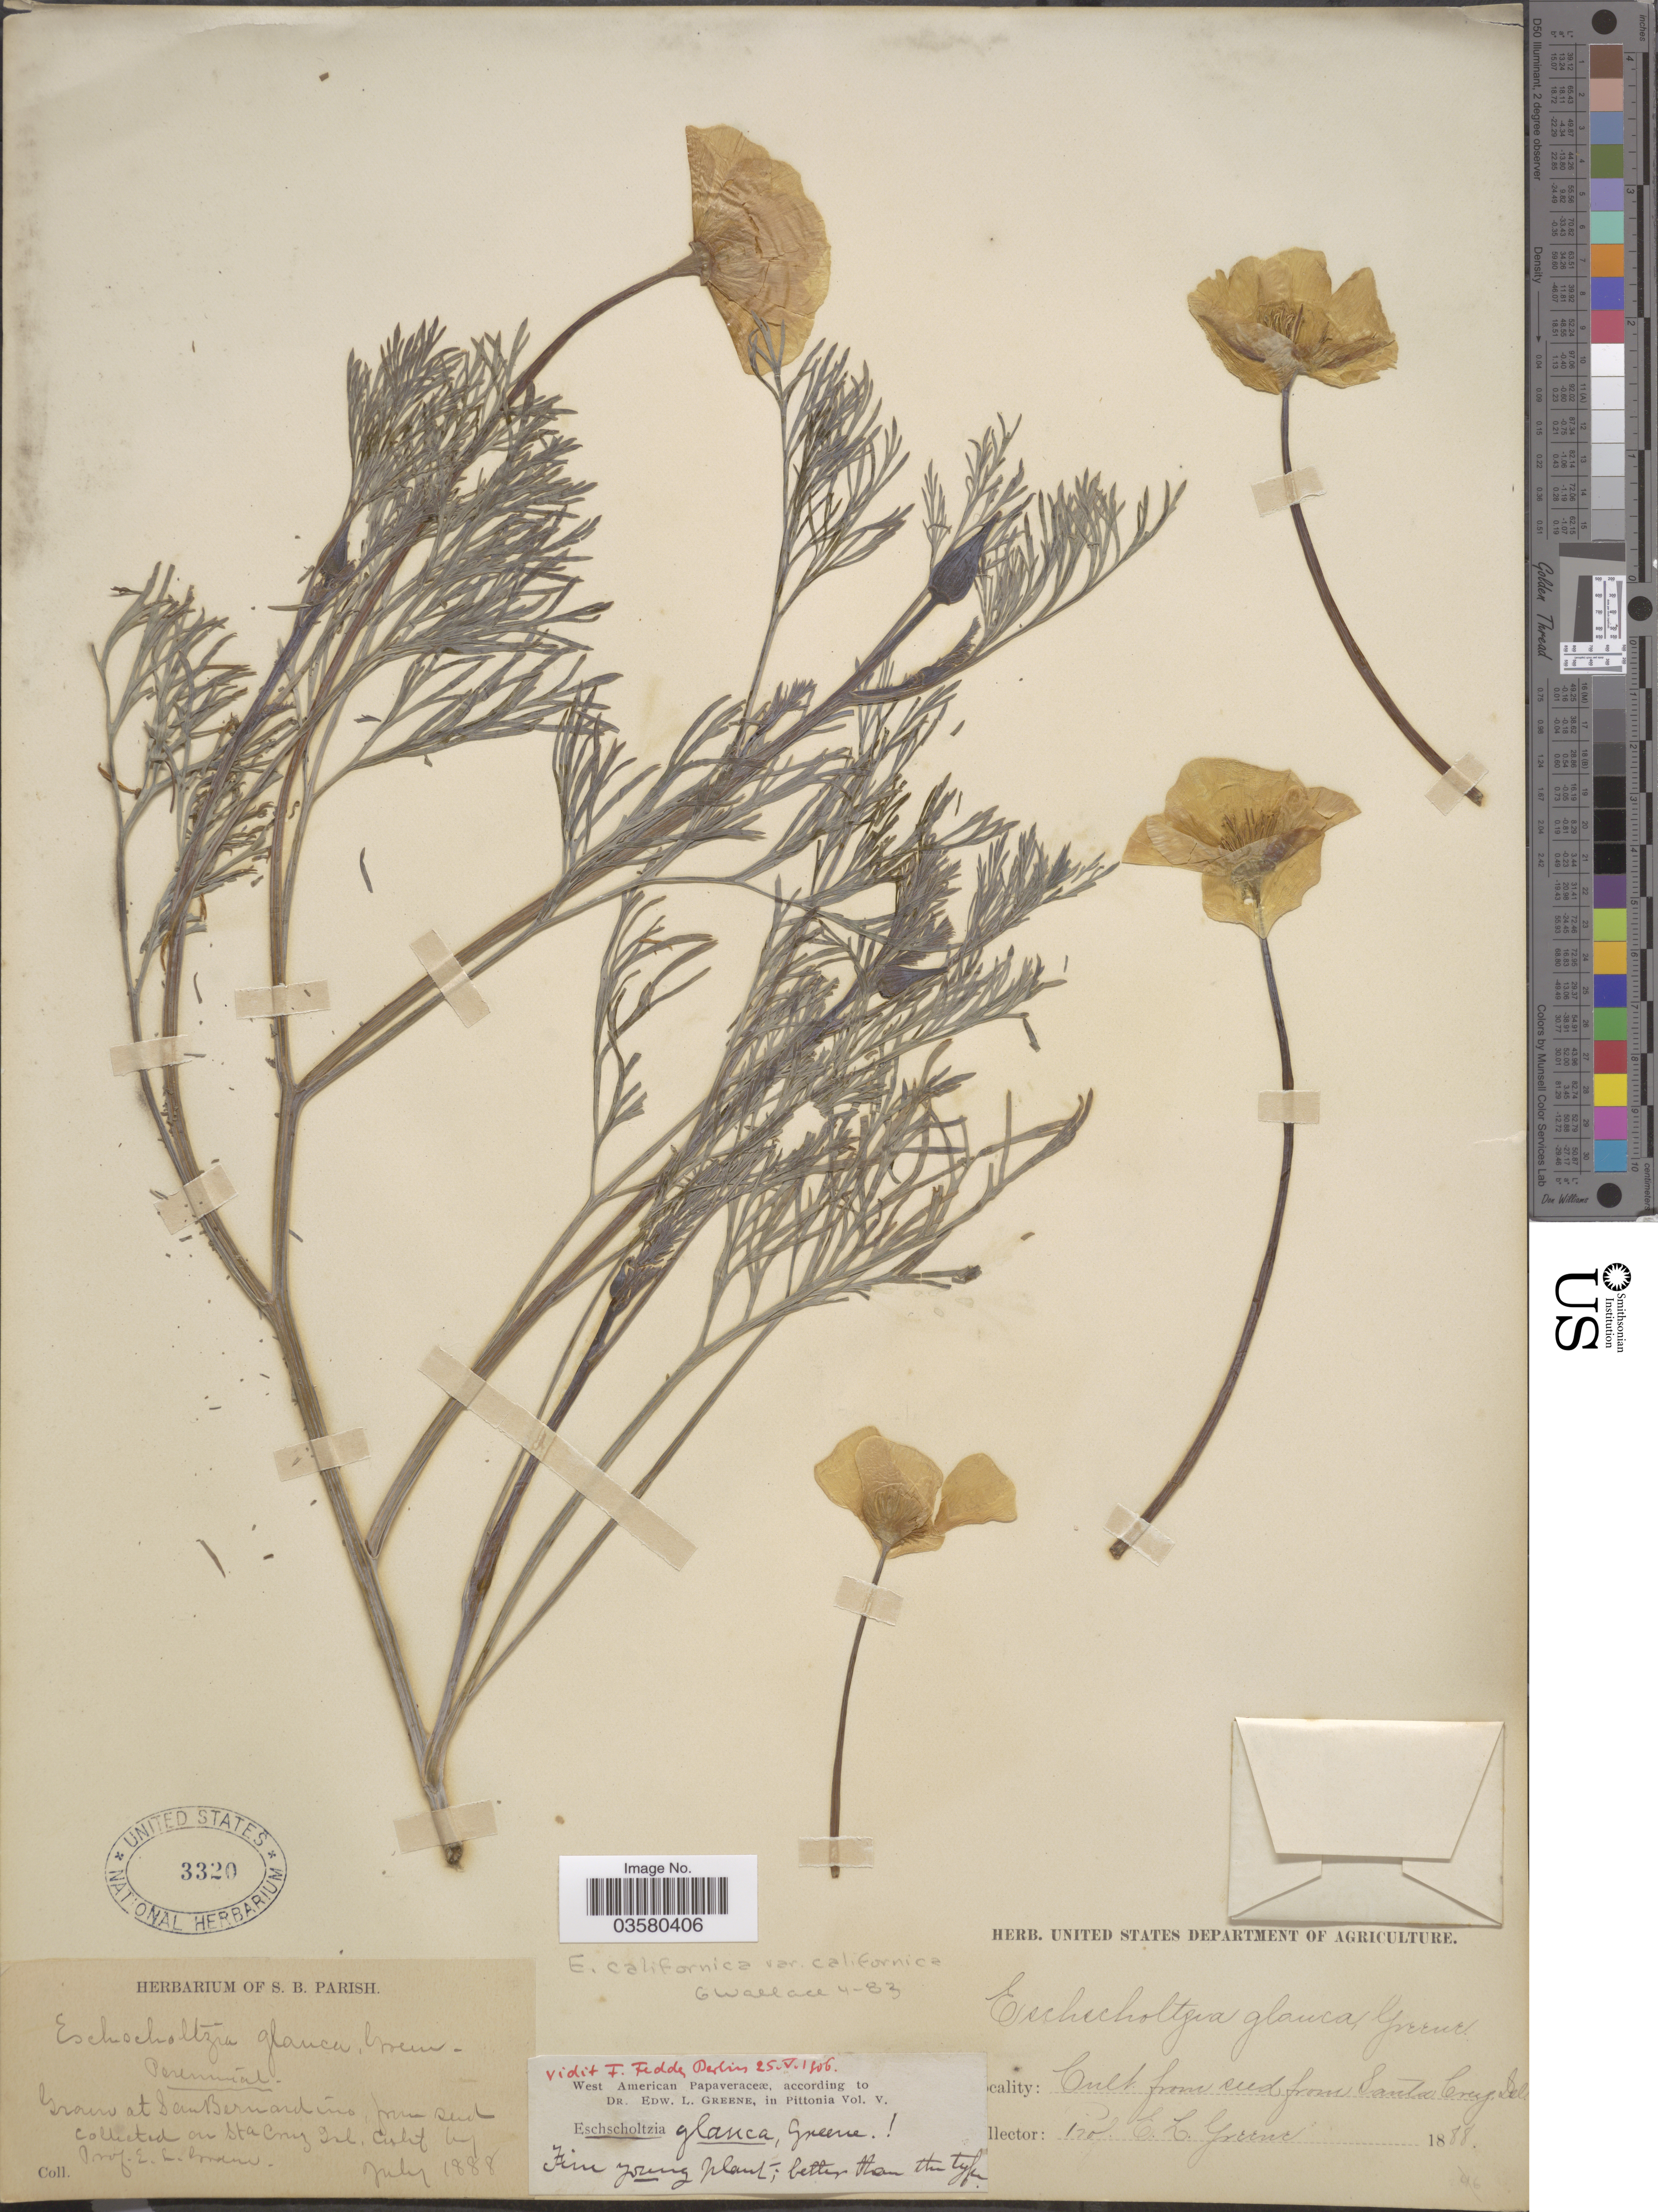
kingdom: Plantae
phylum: Tracheophyta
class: Magnoliopsida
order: Ranunculales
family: Papaveraceae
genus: Eschscholzia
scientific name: Eschscholzia californica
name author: Cham.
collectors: E. L. Greene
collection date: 1888-07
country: United States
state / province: California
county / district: San Bernardino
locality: San Bernardino.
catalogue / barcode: US 3320